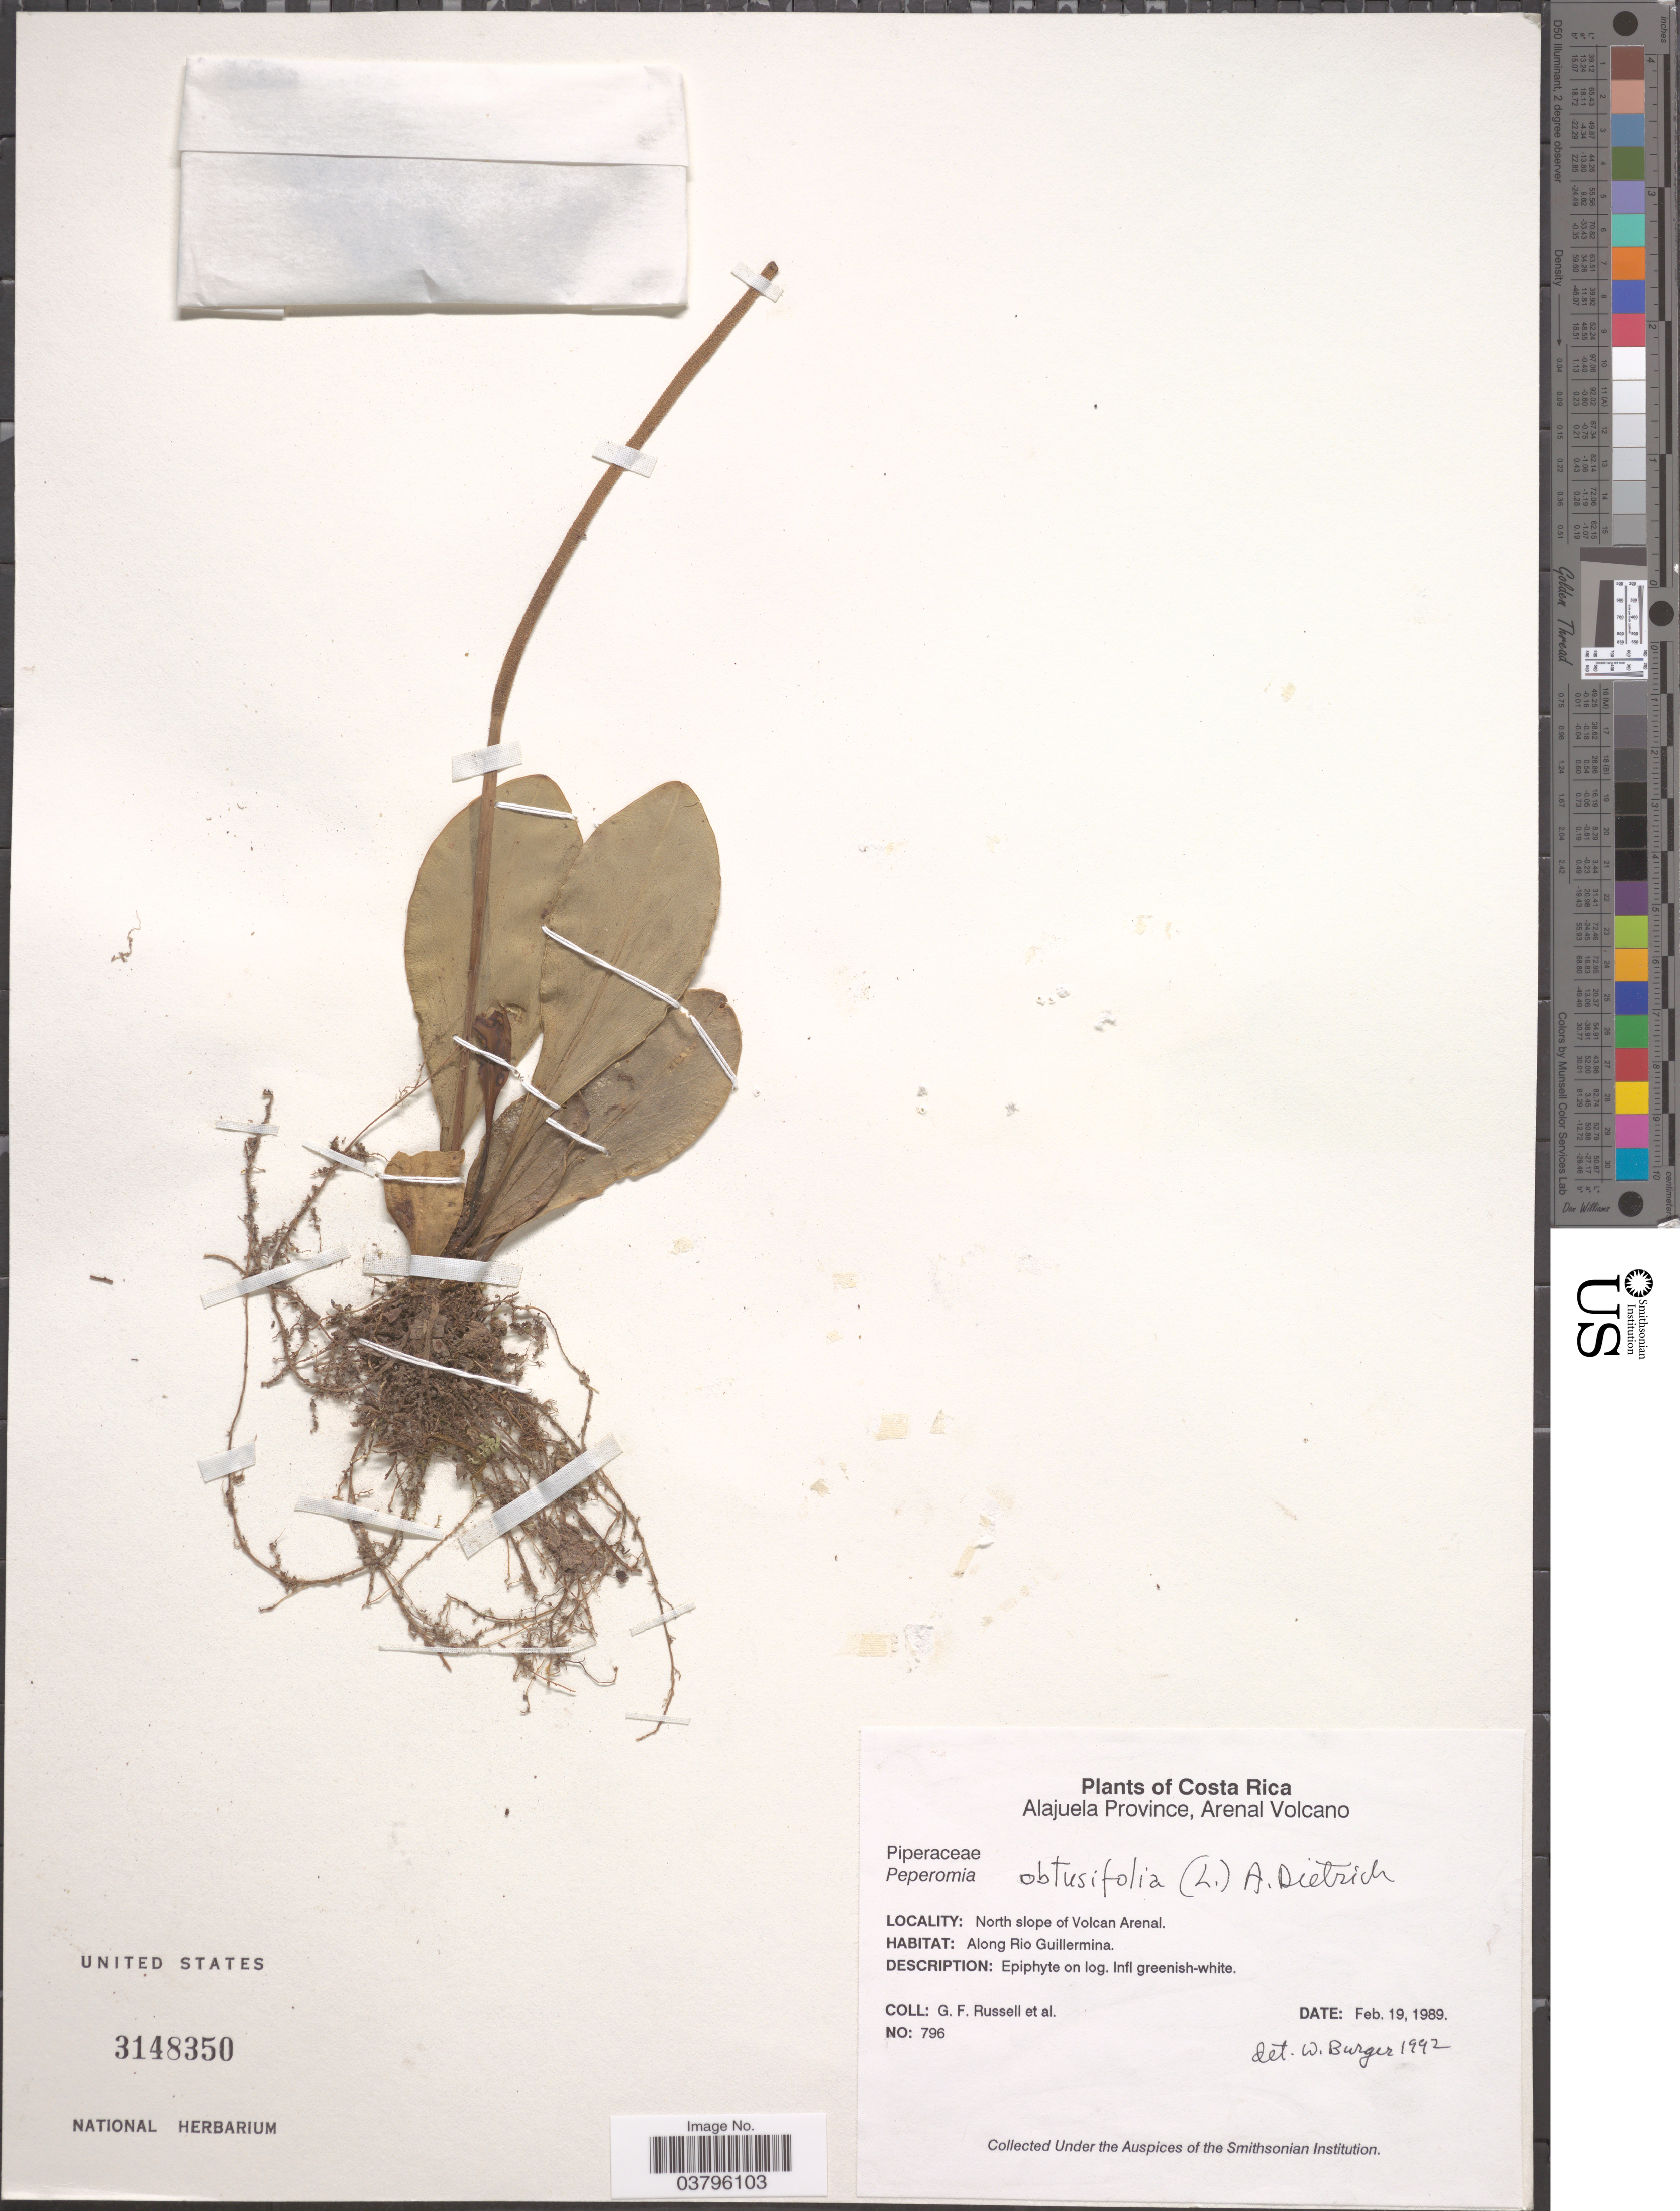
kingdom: Plantae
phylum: Tracheophyta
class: Magnoliopsida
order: Piperales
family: Piperaceae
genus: Peperomia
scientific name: Peperomia obtusifolia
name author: (L.) A. Dietr.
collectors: G. Russell & et al.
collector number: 796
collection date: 1989-02-19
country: Costa Rica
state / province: Alajuela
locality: Arenal Volcano. North slope of Volcan Arenal. Along Rio Guillermina.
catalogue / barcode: US 3148350